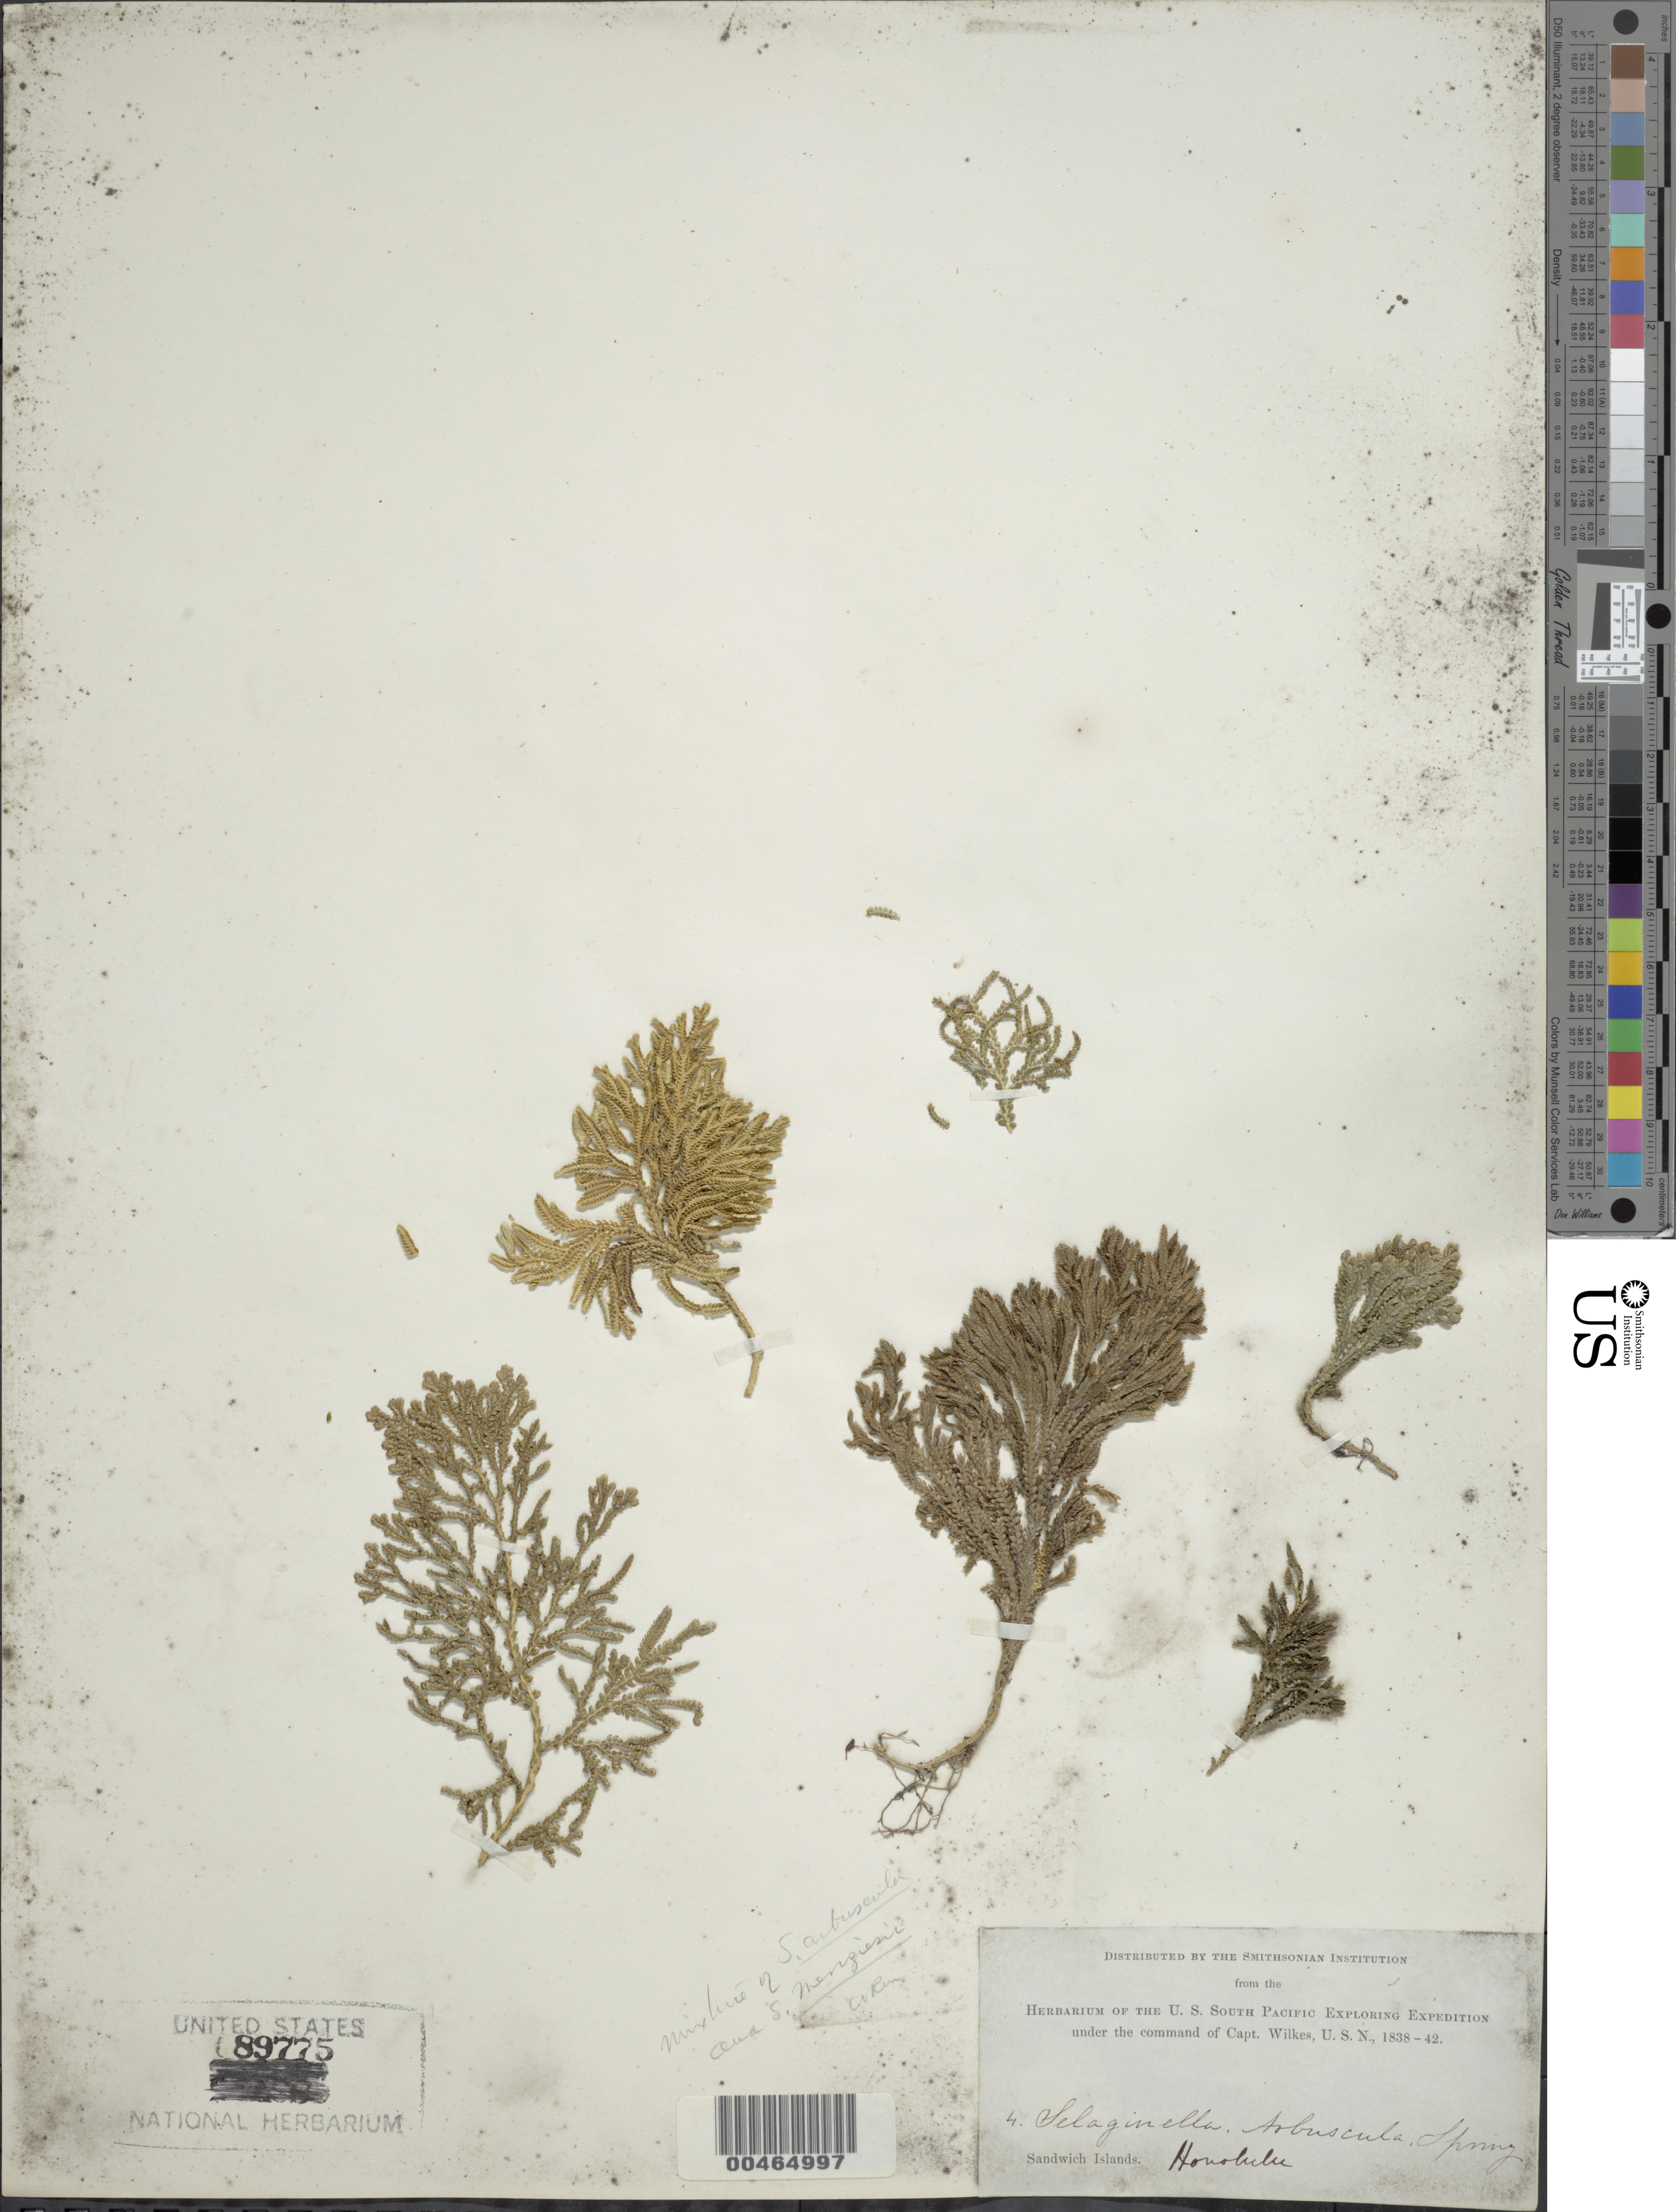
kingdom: Plantae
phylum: Tracheophyta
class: Lycopodiopsida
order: Selaginellales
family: Selaginellaceae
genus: Selaginella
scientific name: Selaginella arbuscula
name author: (Kualf.) Spring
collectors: Wilkes Explor. Exped.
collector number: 4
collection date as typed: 1838 to -- --- 1842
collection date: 1838/1842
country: United States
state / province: Hawaii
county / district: Honolulu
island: Oahu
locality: Sandwich Islands, Honolulu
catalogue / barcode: US 89775